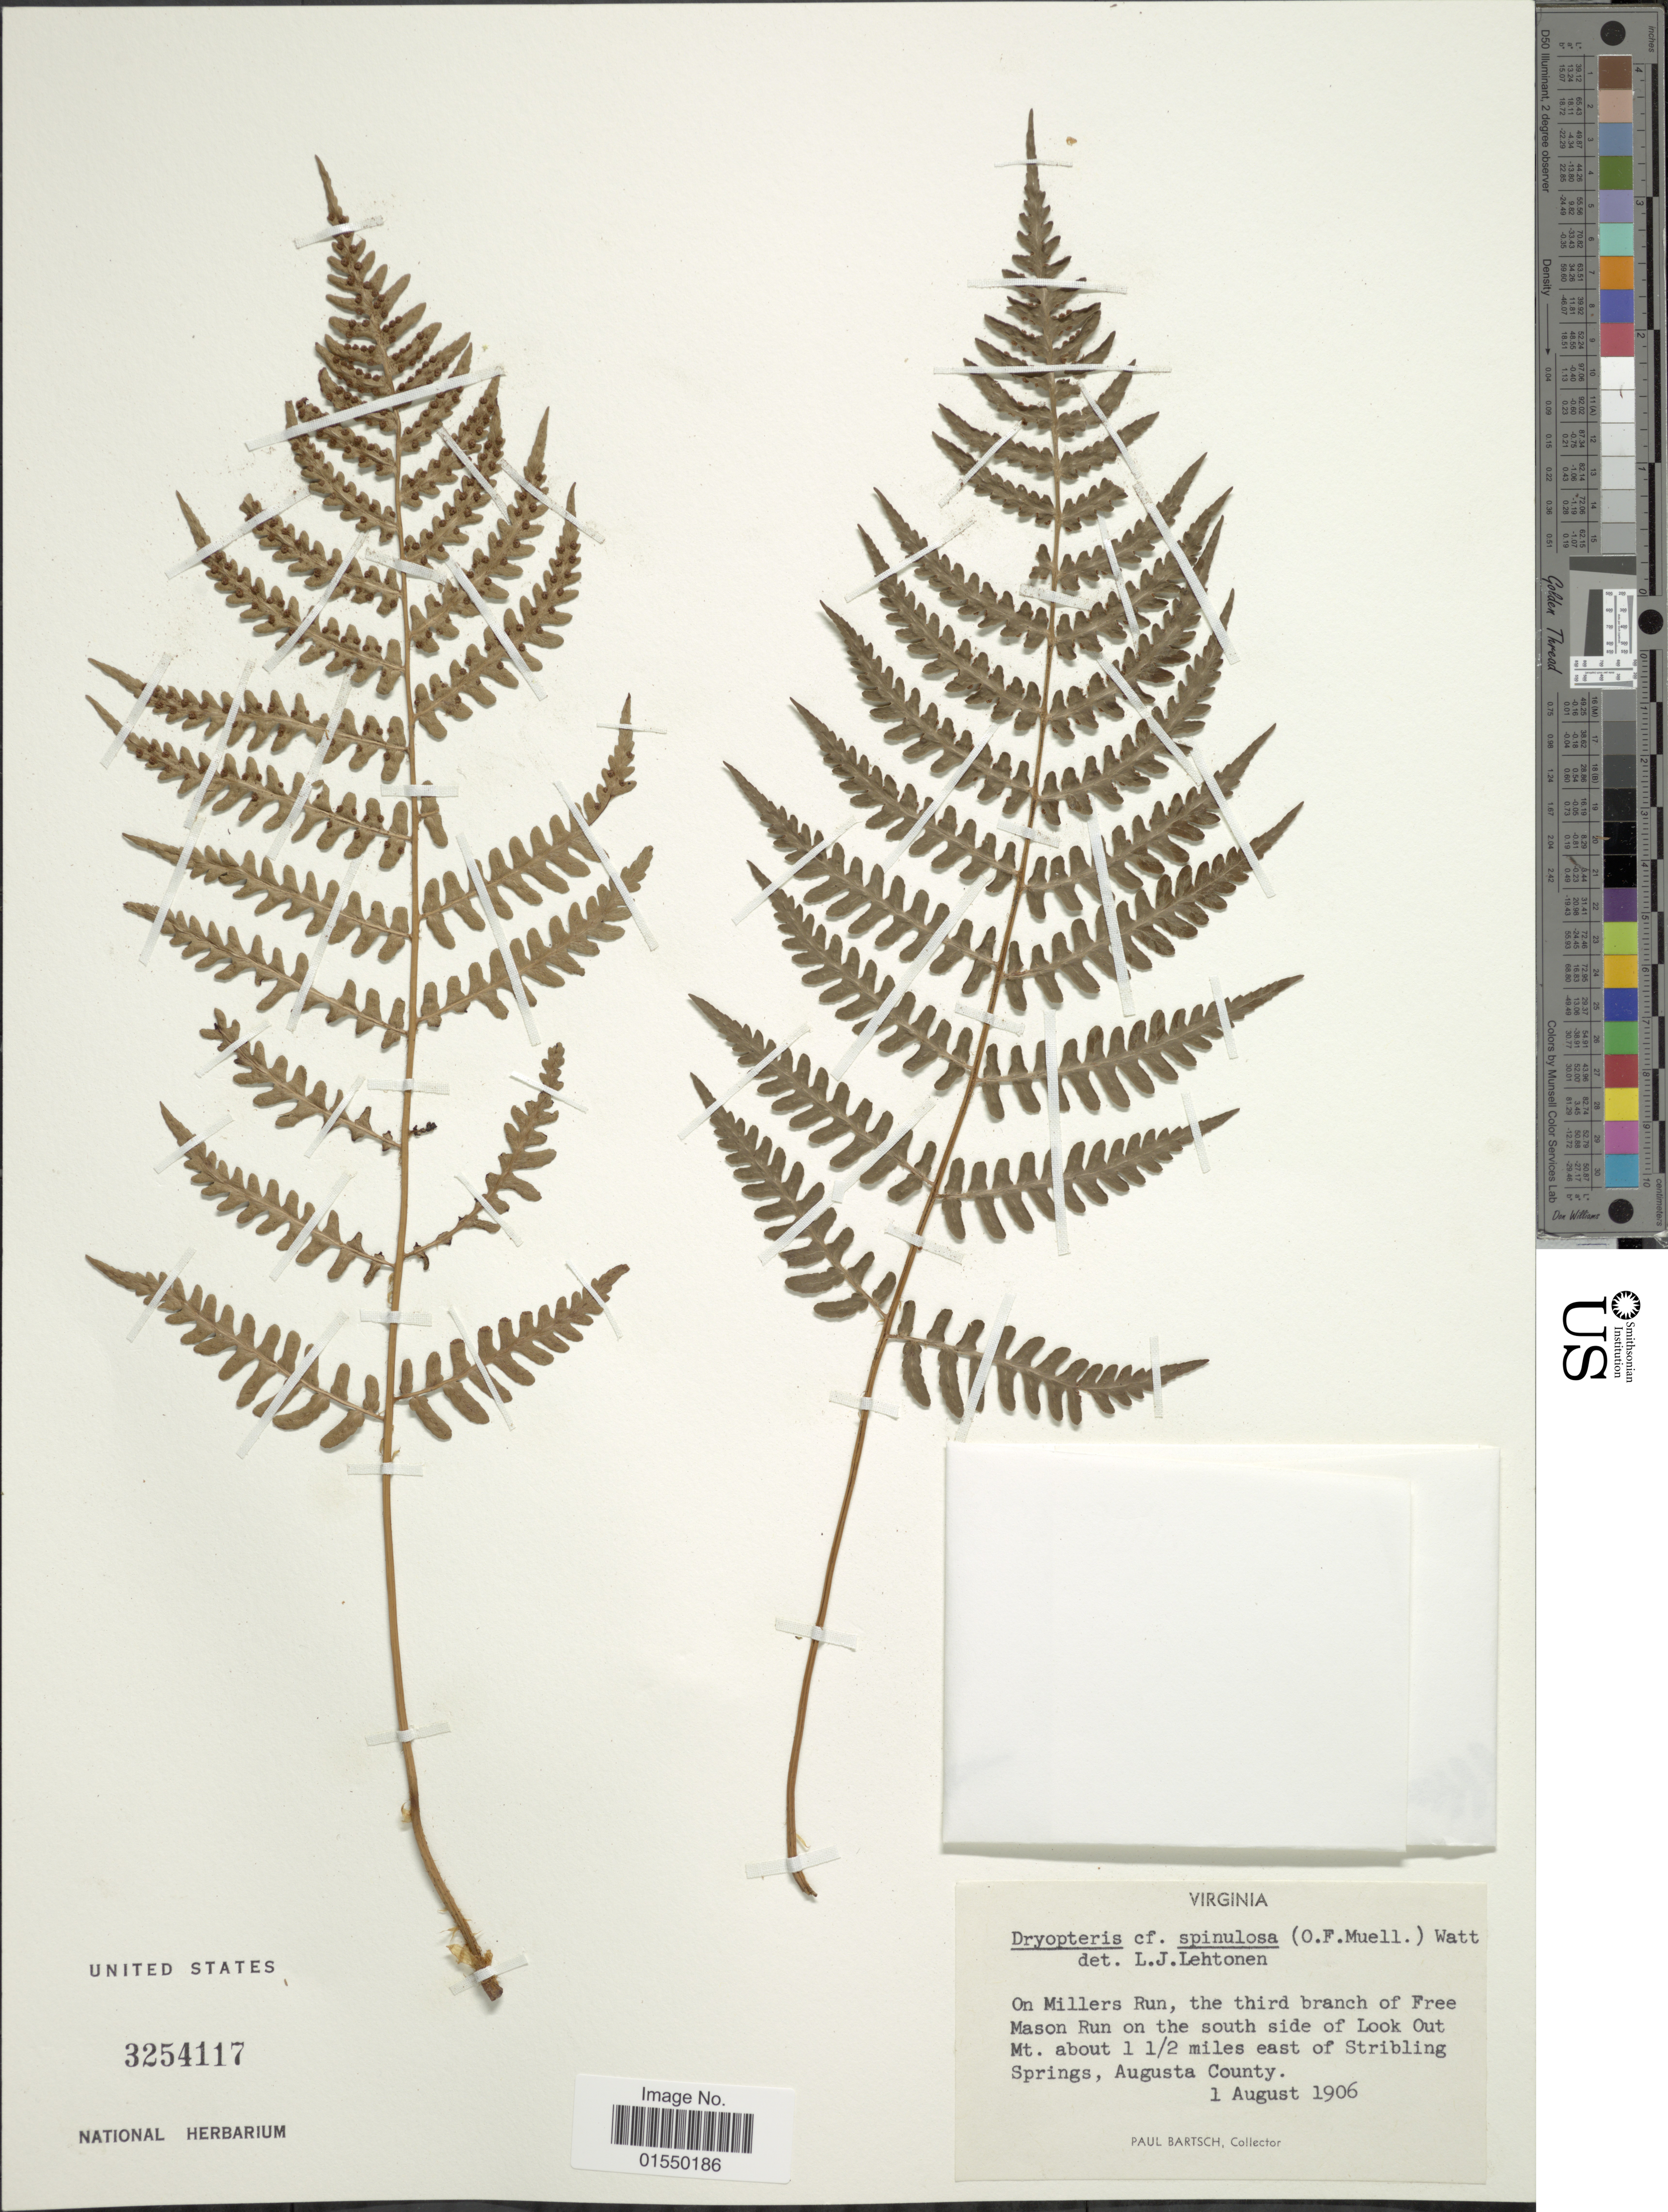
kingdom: Plantae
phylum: Tracheophyta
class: Polypodiopsida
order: Polypodiales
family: Dryopteridaceae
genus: Dryopteris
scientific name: Dryopteris carthusiana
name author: (Villars) H.P. Fuchs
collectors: P. Bartsch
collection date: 1906-08-01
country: United States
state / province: Virginia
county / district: Augusta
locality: On Millers Run, the third branch of Free Mason Run on the south side of Look Out Mt. about 1 1/2 miles east of Stribling Springs, Augusta County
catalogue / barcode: US 3254117